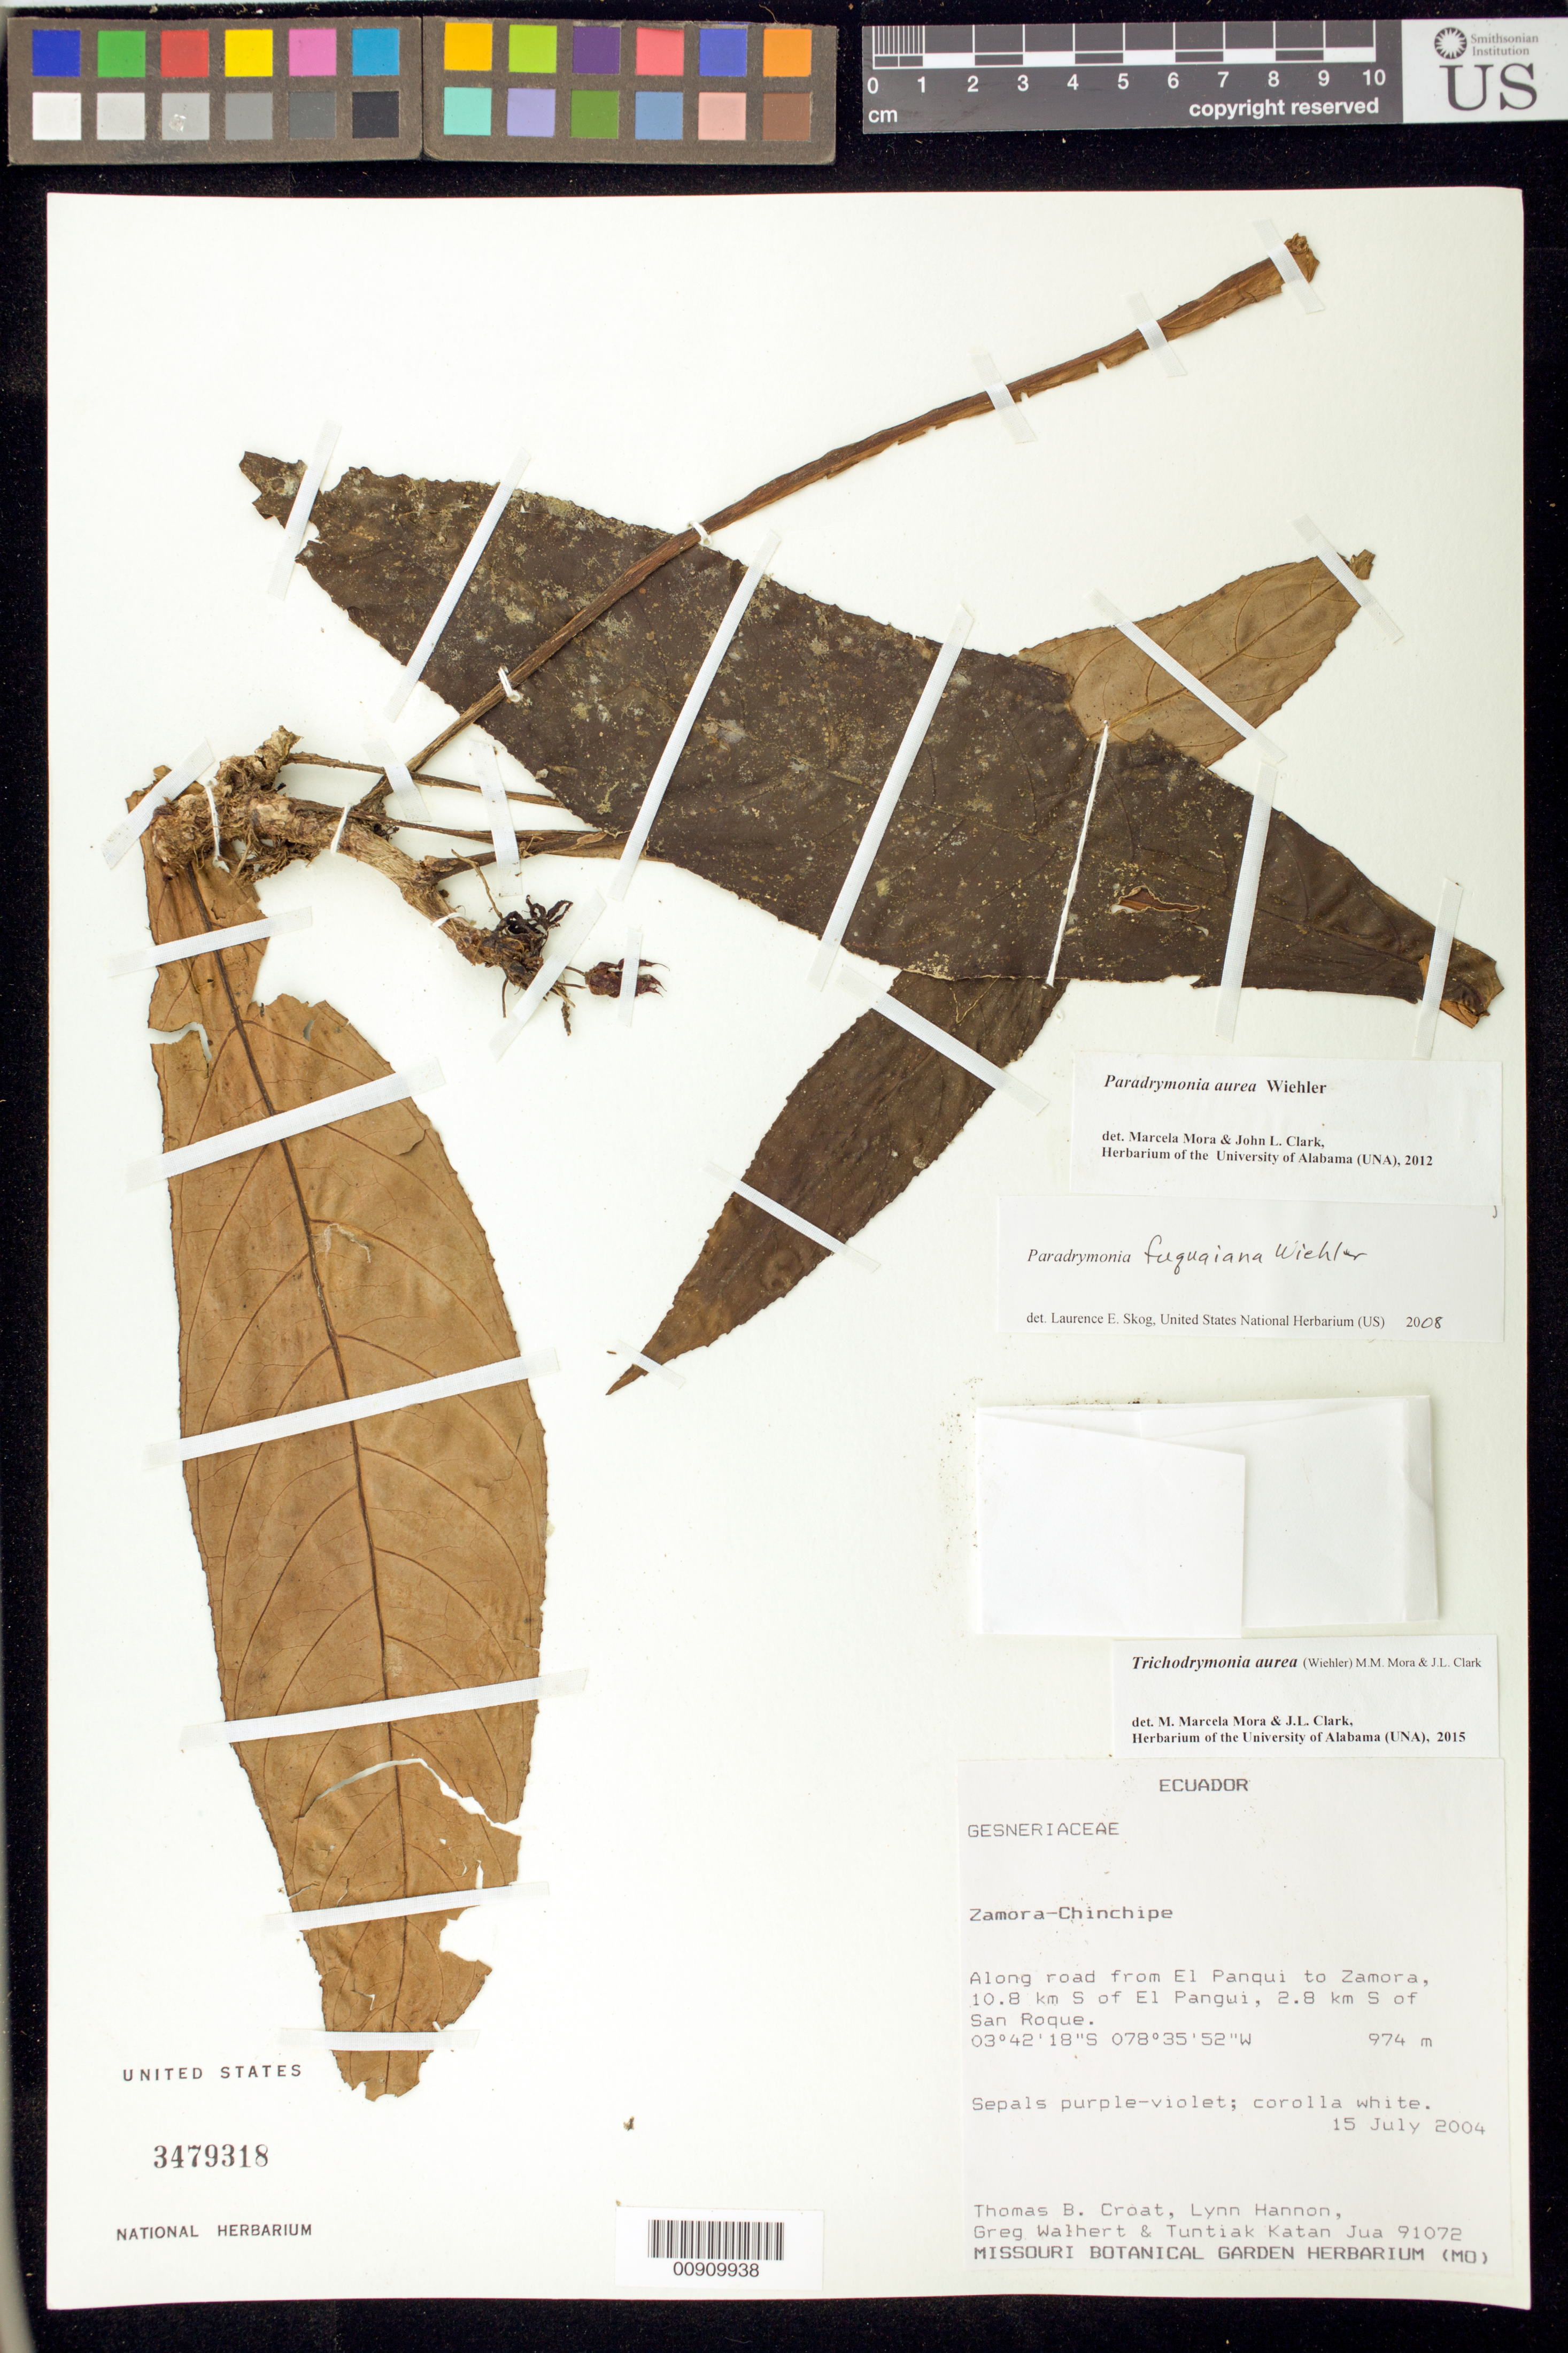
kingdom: Plantae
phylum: Tracheophyta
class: Magnoliopsida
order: Lamiales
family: Gesneriaceae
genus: Trichodrymonia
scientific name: Trichodrymonia aurea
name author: (Wiehler) M.M. Mora & J.L. Clark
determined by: Mora, M. M.; Clark, J. L.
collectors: T. B. Croat, L. Hannon, G. Walhert & T. Katan Jua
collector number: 91072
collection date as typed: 15 Jul 2004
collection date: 2004-07-15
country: Ecuador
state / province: Zamora-Chinchipe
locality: Along road from El Panqui to Zamora, 10.8 km S of El Pangui, 2.8 km S of San Roque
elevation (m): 974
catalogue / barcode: US 3479318